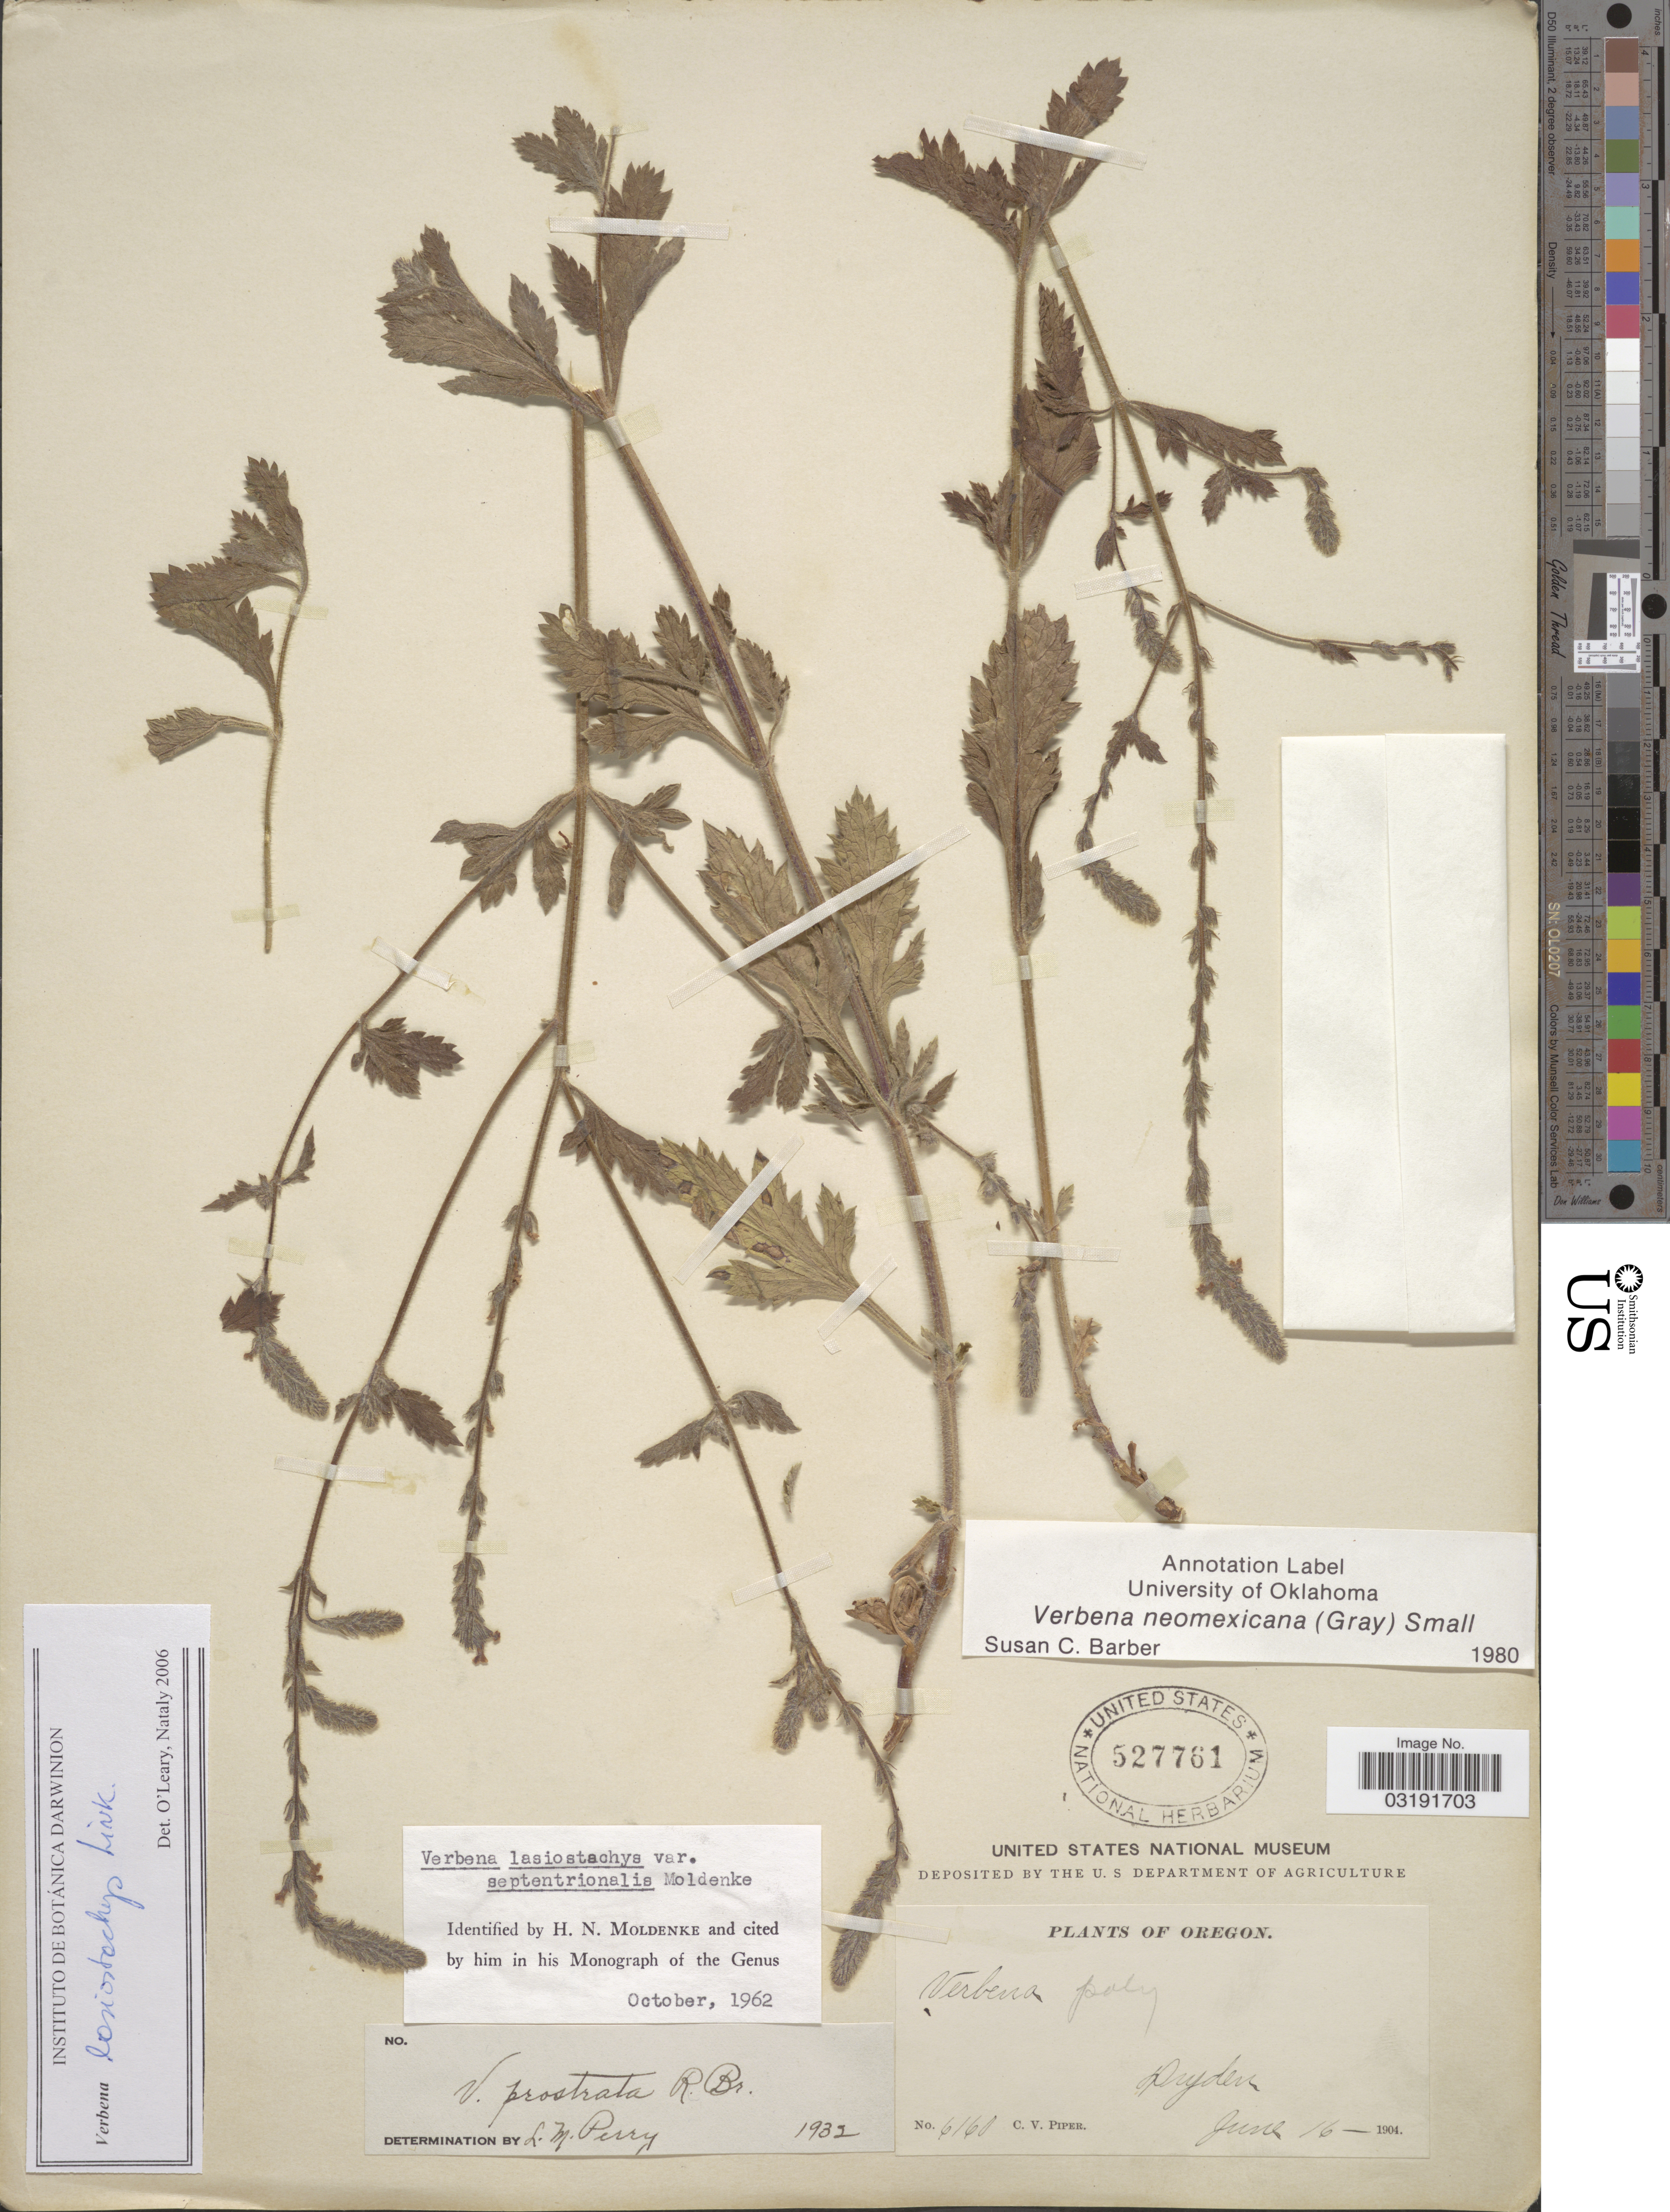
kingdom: Plantae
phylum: Tracheophyta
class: Magnoliopsida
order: Lamiales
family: Verbenaceae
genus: Verbena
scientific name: Verbena lasiostachys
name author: Link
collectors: C. V. Piper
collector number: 6160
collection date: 1904-06-16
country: United States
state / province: Oregon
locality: Dryden.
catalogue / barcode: US 527761